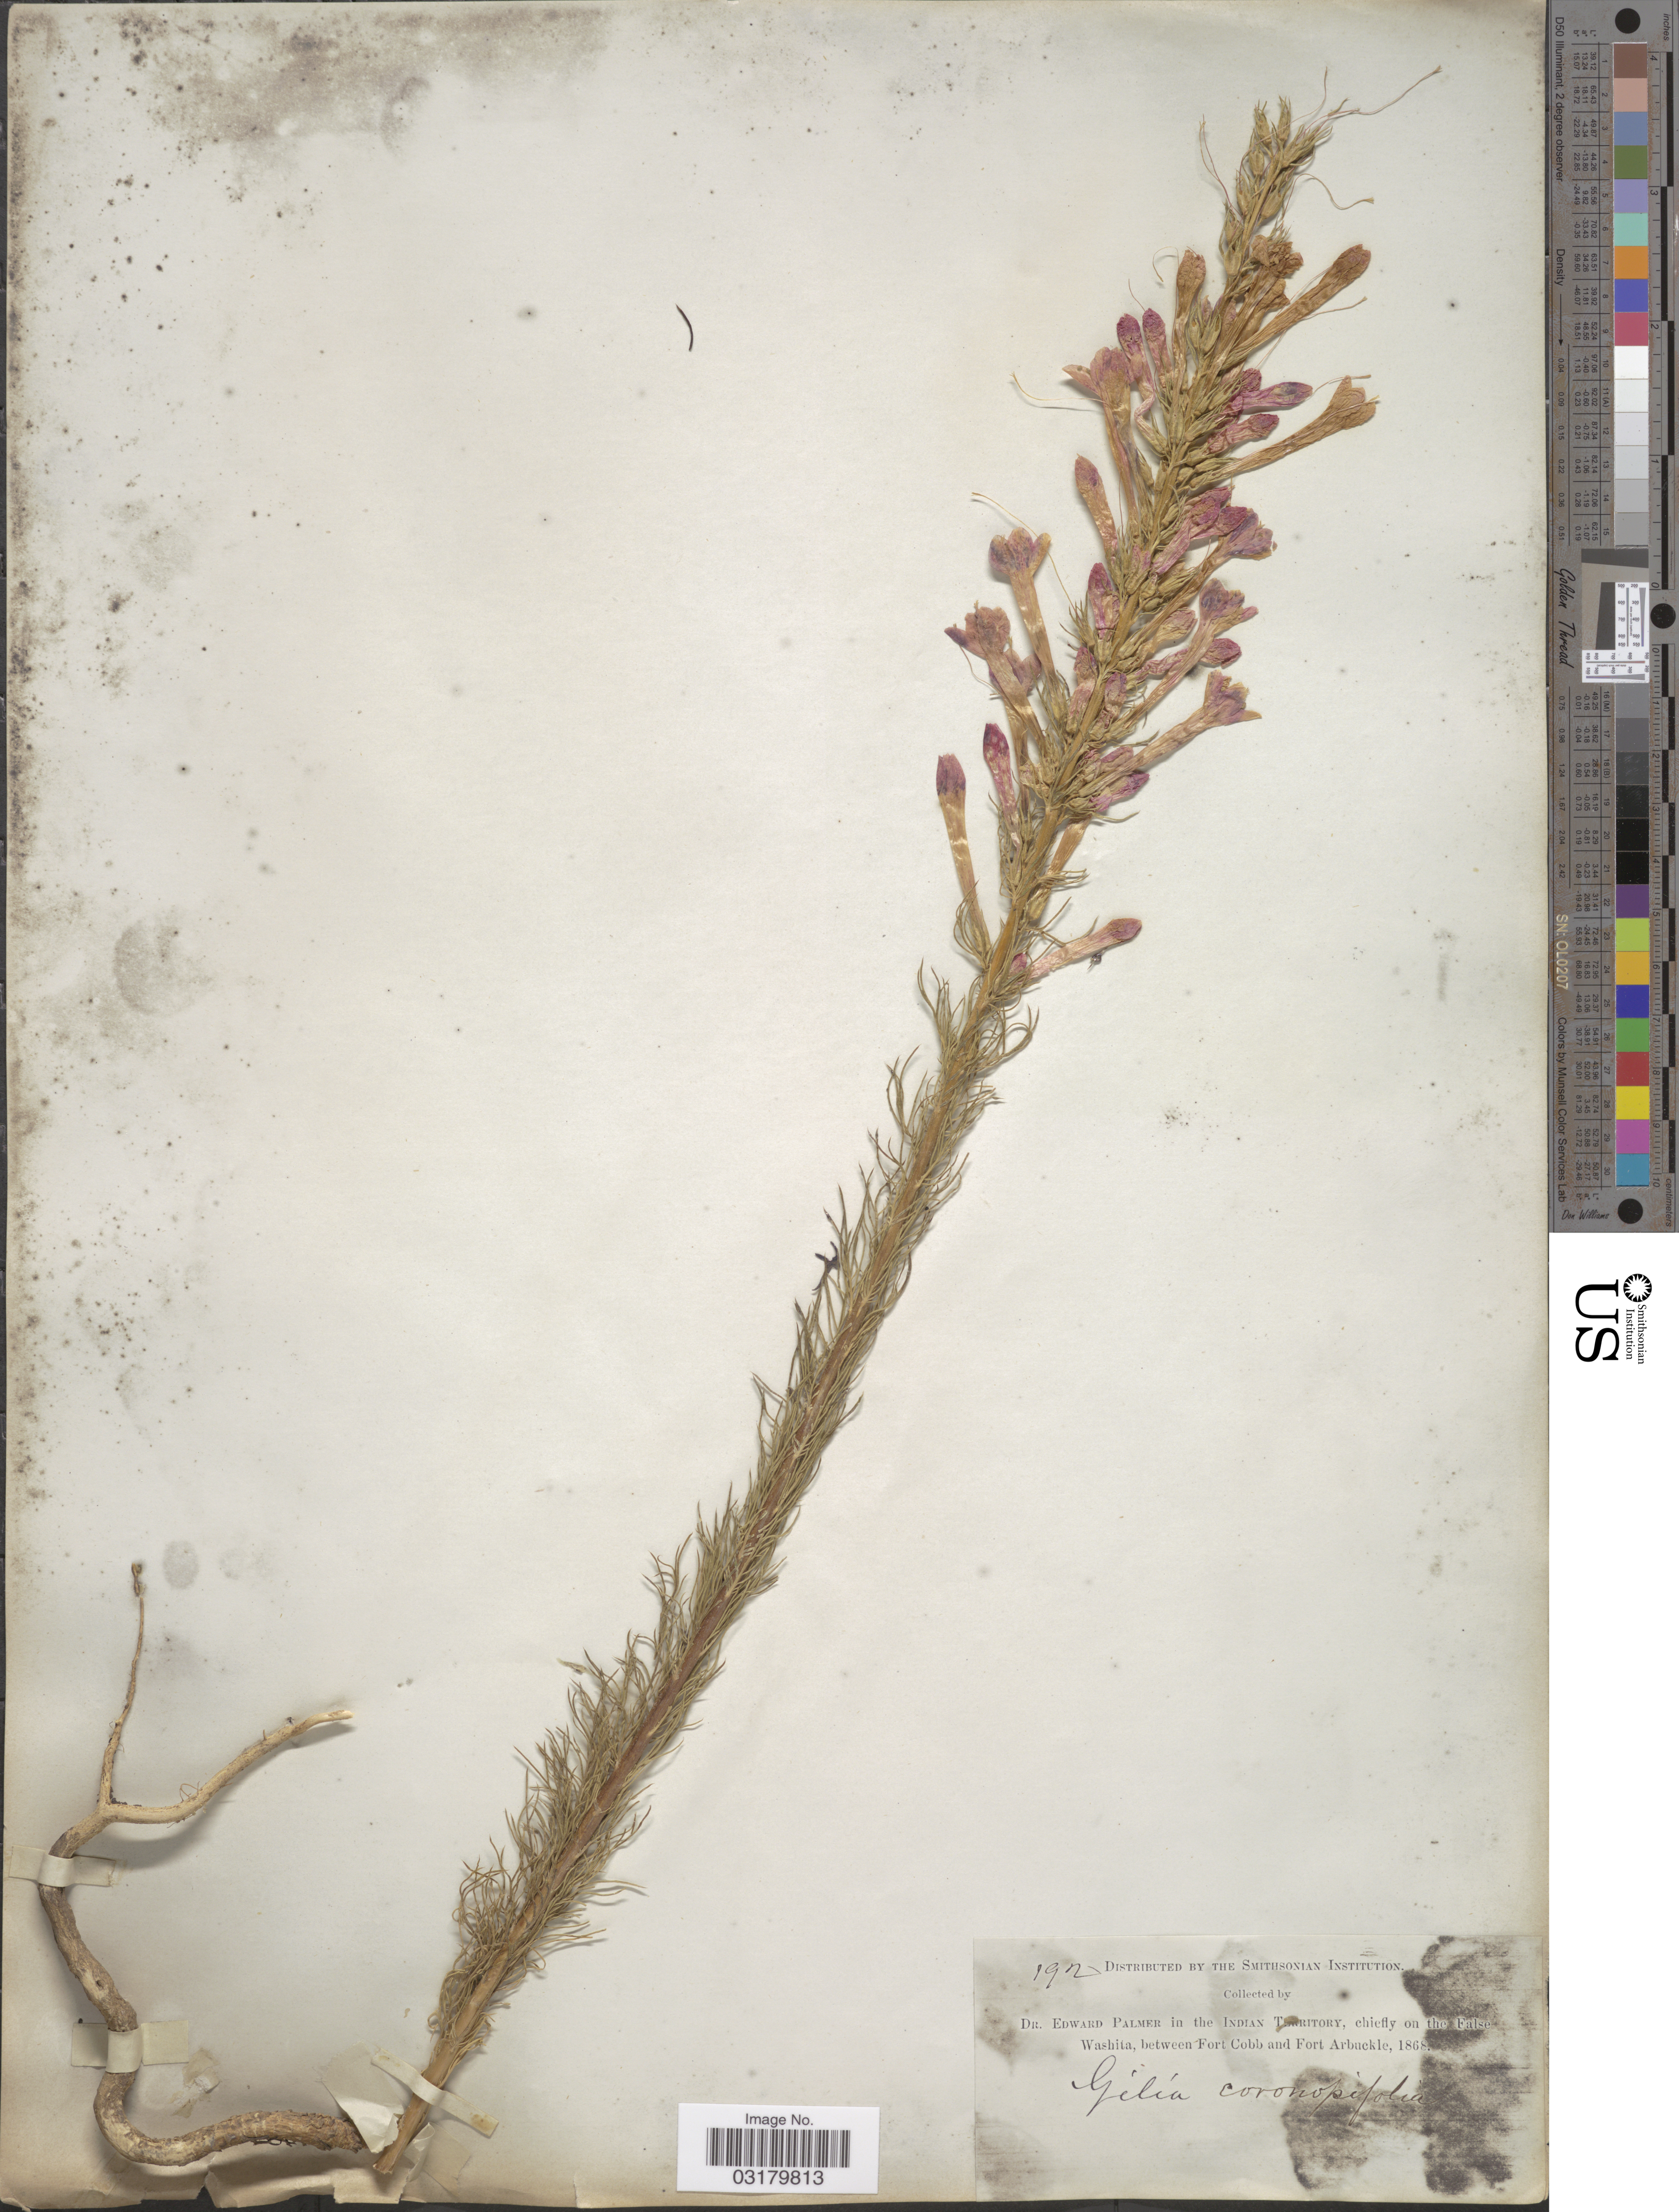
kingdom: Plantae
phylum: Tracheophyta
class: Magnoliopsida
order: Ericales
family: Polemoniaceae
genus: Ipomopsis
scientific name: Ipomopsis rubra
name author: (L.) Wherry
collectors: E. Palmer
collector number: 1902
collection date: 1868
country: United States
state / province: Oklahoma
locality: In the Indian Territory, chiefly on the False Washita, between Fort Cobb and Fort Arbuckle.